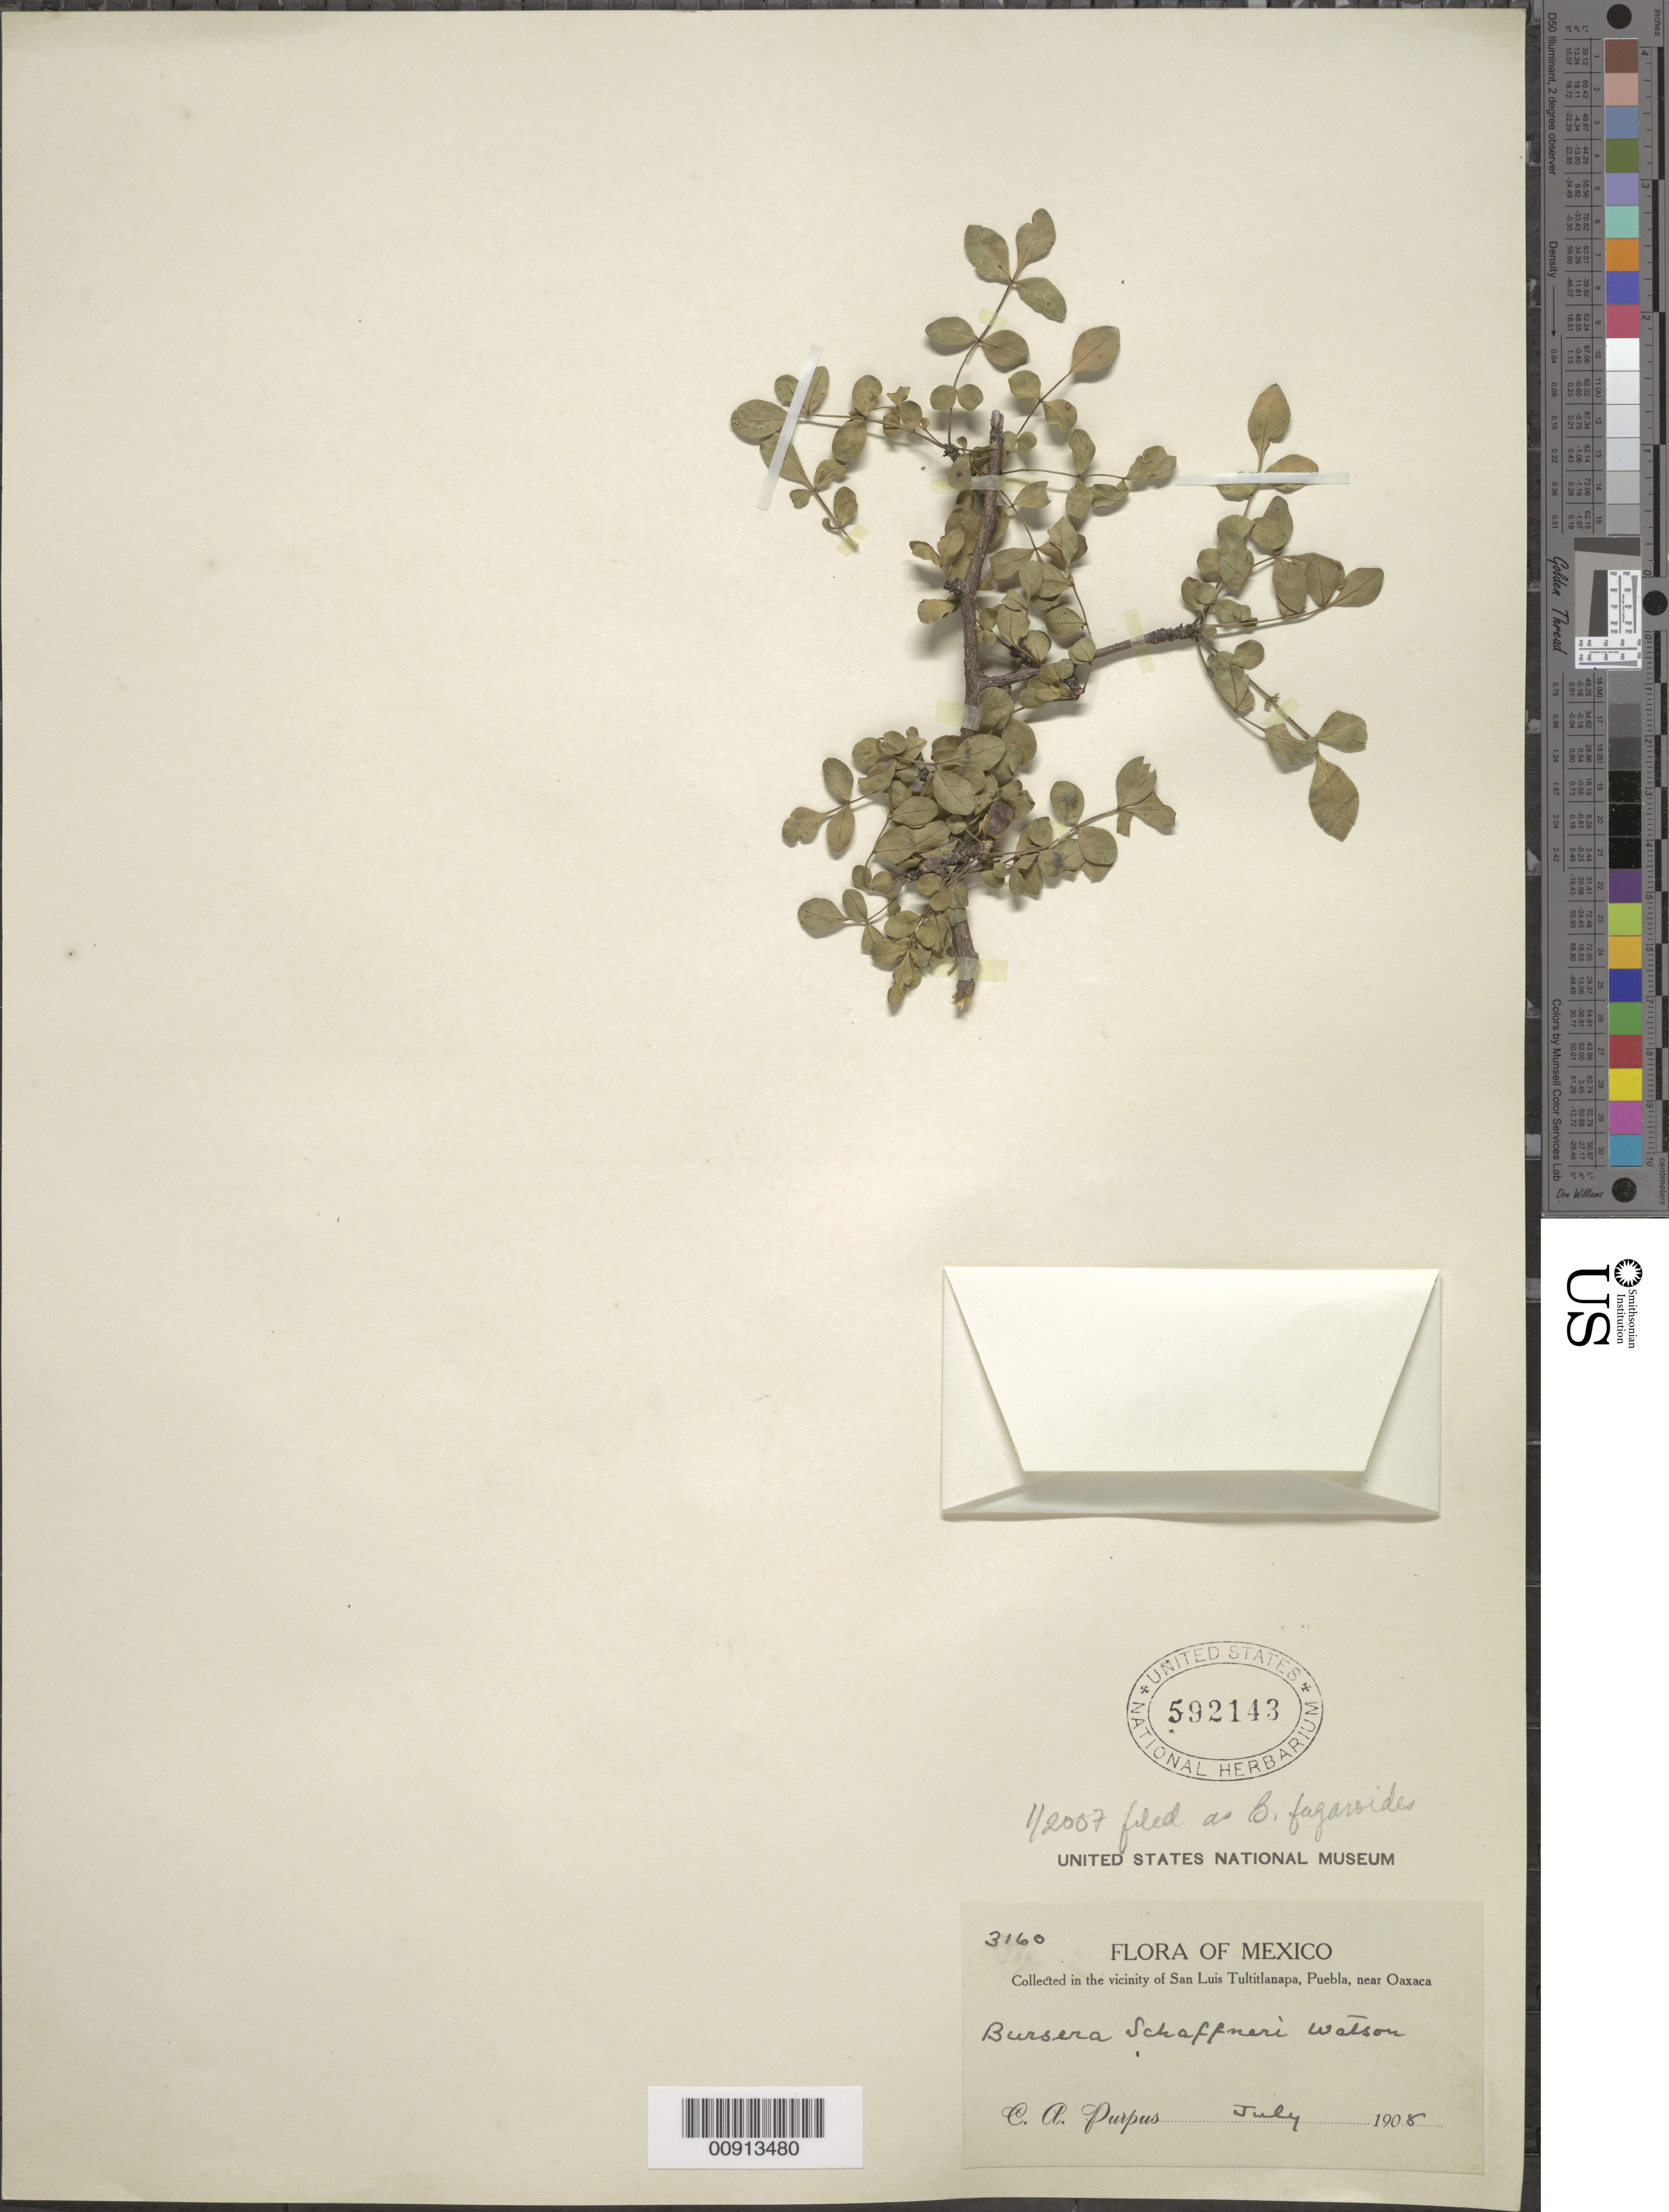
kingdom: Plantae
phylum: Tracheophyta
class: Magnoliopsida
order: Sapindales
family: Burseraceae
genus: Bursera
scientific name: Bursera inaguensis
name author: Britton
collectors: C. A. Purpus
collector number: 3160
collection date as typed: Jul 1908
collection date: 1908-07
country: Mexico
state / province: Puebla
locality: Vicinity of San Luis Tultitlanapa, Puebla, near Oaxaca.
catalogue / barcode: US 592143